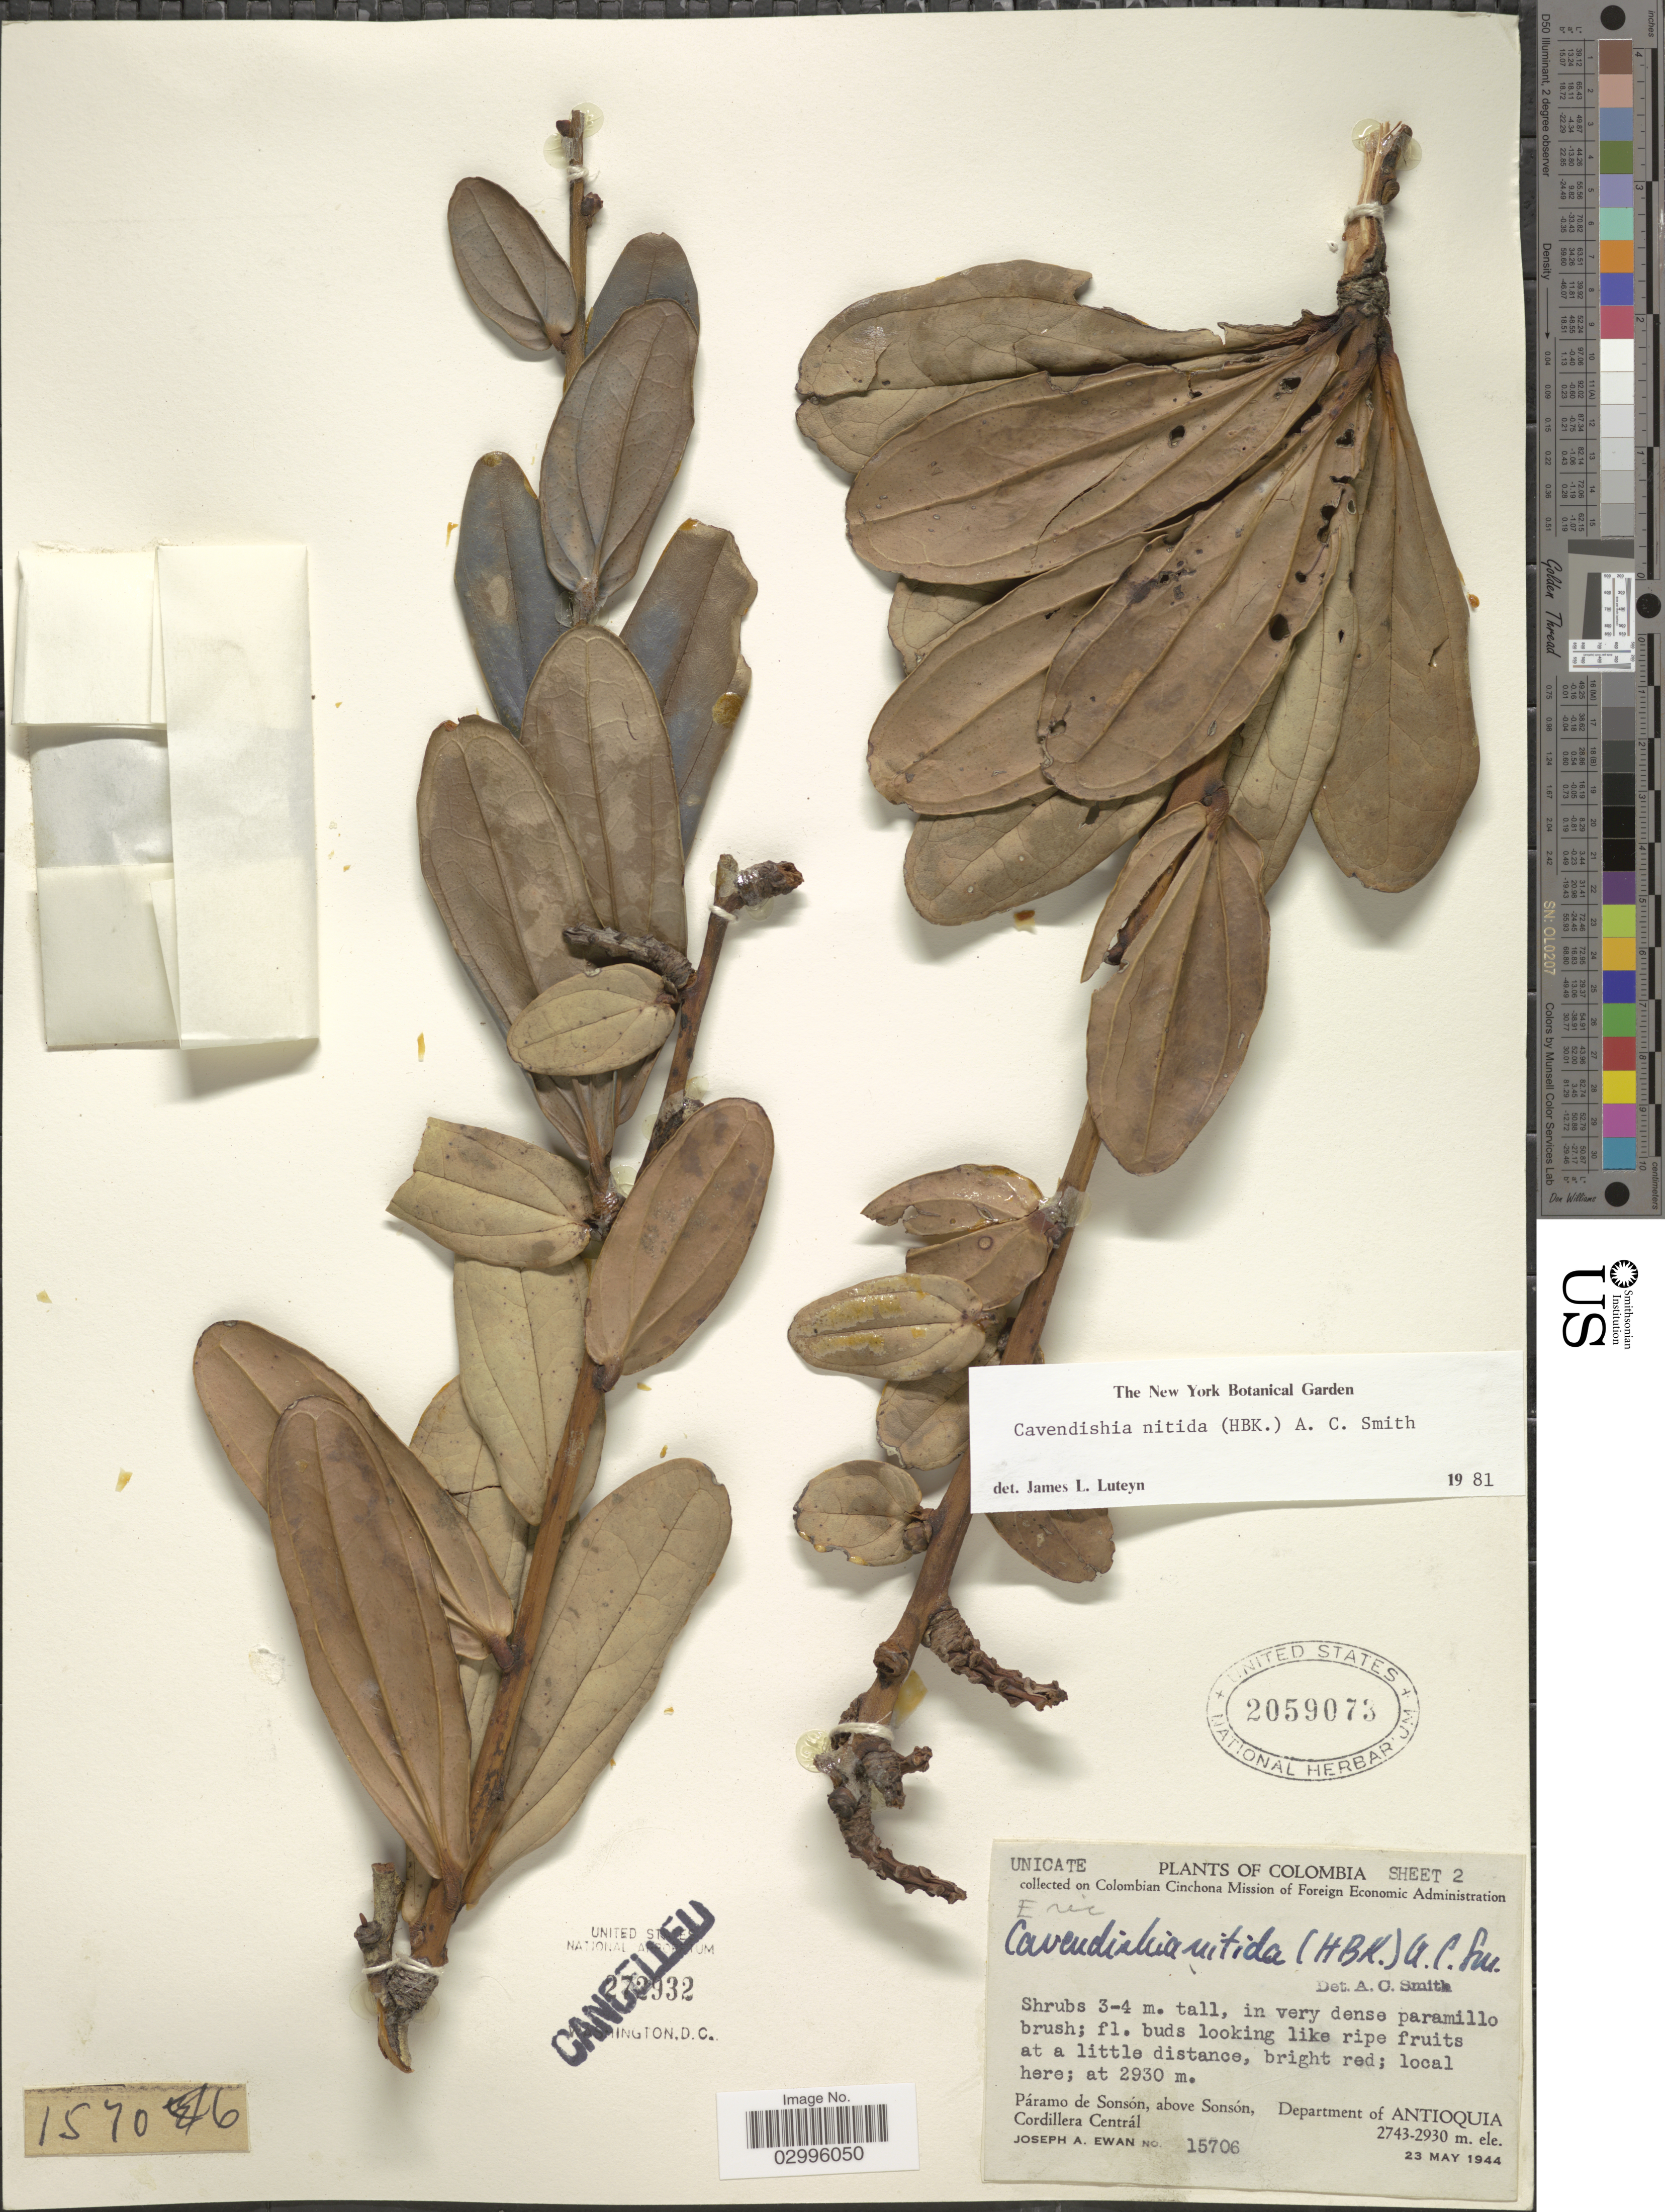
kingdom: Plantae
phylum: Tracheophyta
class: Magnoliopsida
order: Ericales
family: Ericaceae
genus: Cavendishia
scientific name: Cavendishia nitida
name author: (Kunth) A.C. Sm.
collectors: J. A. Ewan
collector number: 15706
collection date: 1944-05-23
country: Colombia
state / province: Antioquia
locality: Páramo de Sonsón, above Sonsón, Cordillera Centrál. Department of Antioquia.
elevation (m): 2930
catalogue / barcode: US 2059073